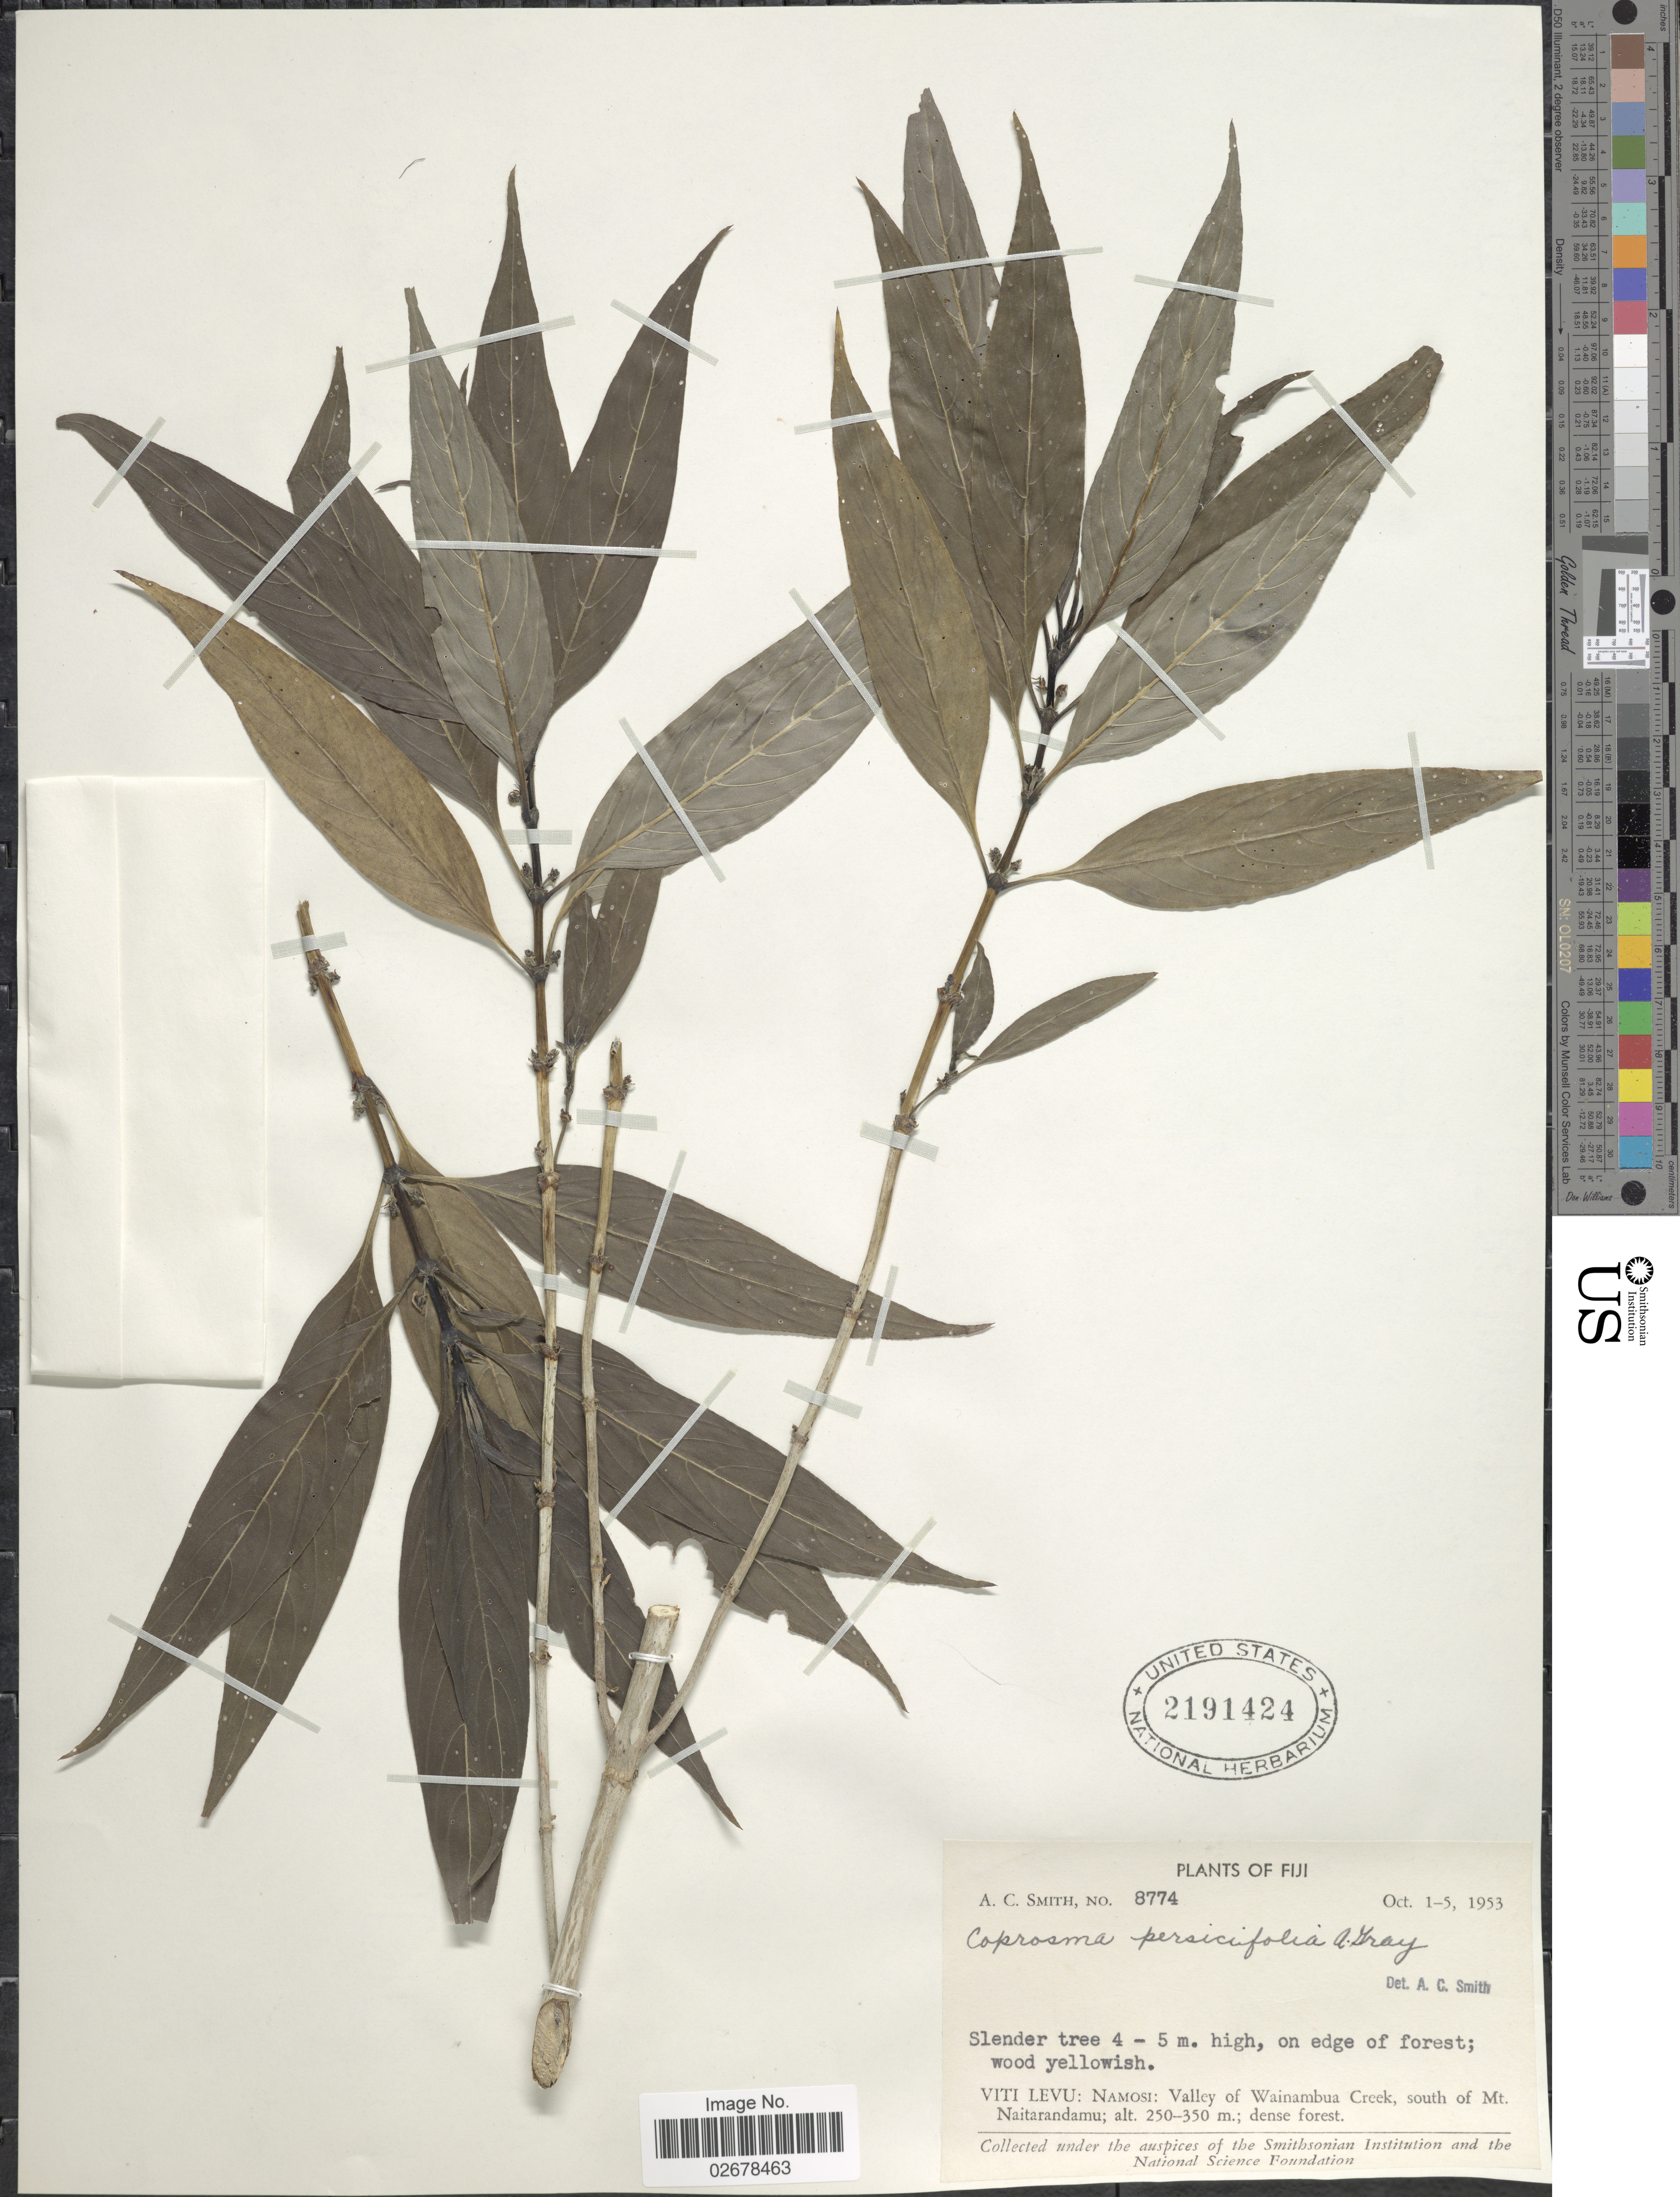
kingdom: Plantae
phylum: Tracheophyta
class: Magnoliopsida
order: Gentianales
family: Rubiaceae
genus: Coprosma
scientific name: Coprosma persicifolia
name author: A. Gray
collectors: A. C. Smith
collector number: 8774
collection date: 1953-10-01/1953-10-05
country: Fiji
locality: Viti Levu: Namosi: Valley of Wainambua Creek, south of Mt. Naitarandamu, on edge of forest.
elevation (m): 250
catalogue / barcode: US 2191424